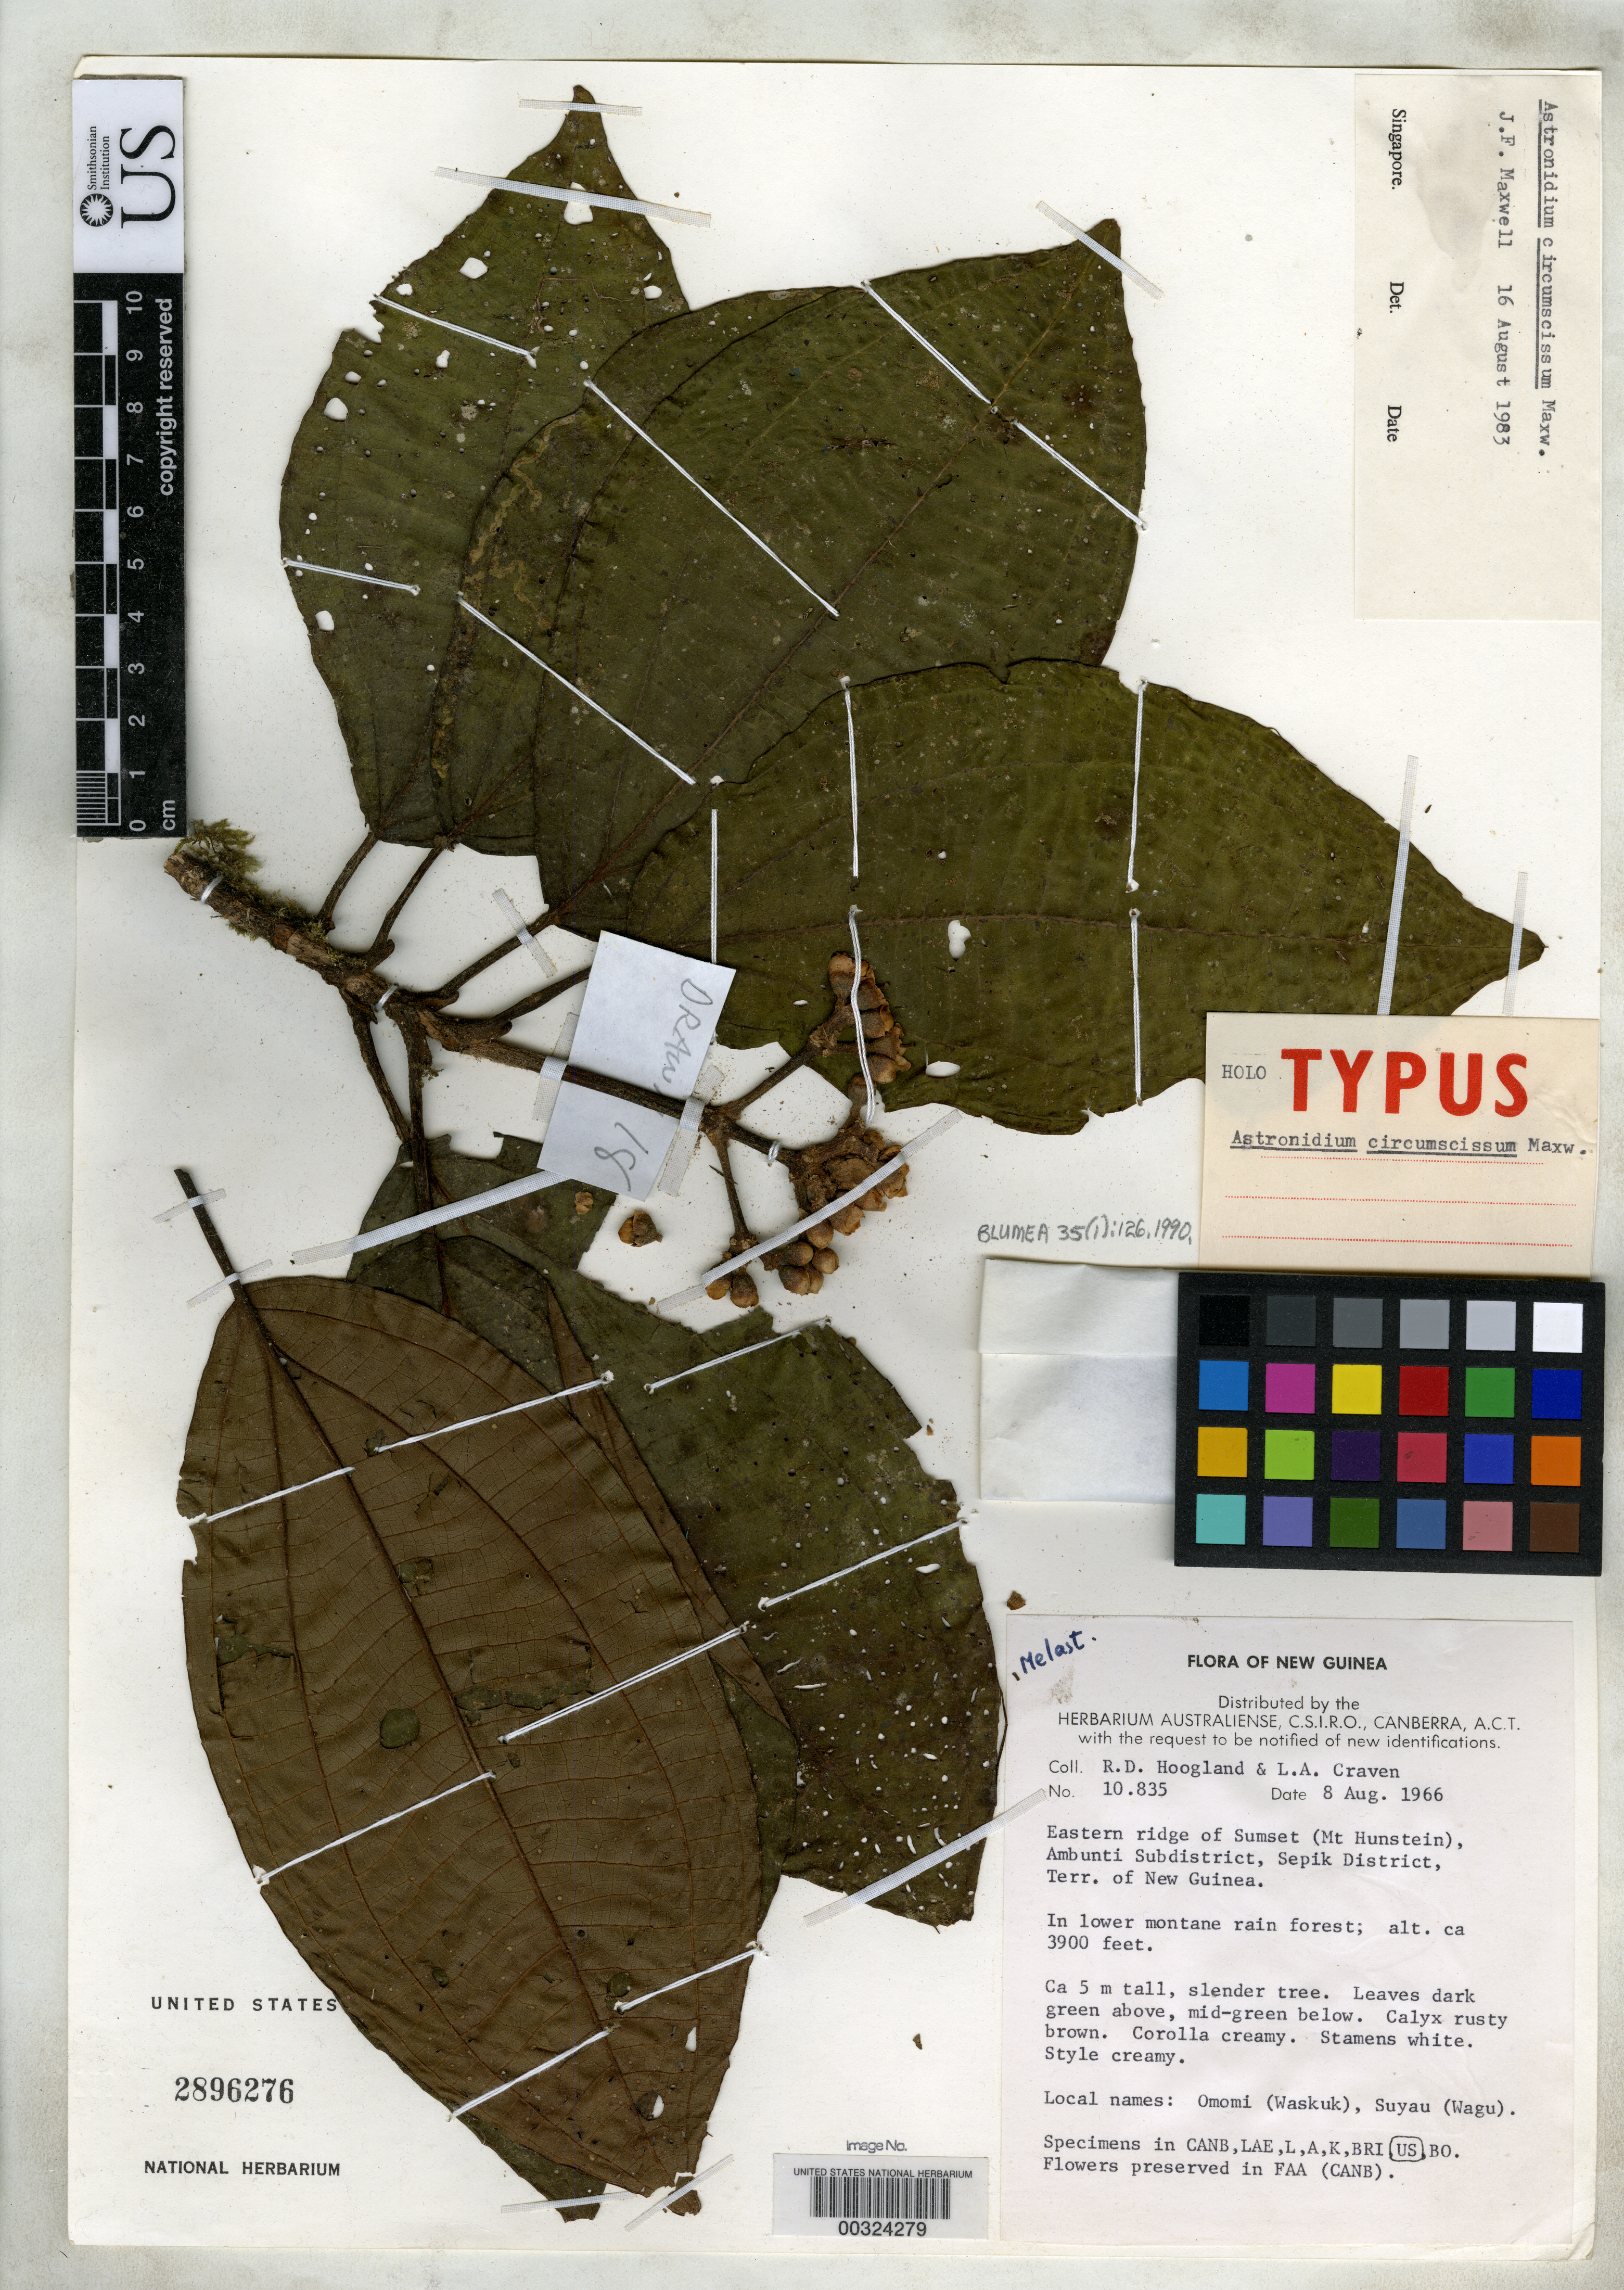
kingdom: Plantae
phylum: Tracheophyta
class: Magnoliopsida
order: Myrtales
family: Melastomataceae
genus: Astronidium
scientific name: Astronidium circumscissum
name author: J.F. Maxwell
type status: Holotype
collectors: R. D. Hoogland & L. A. Craven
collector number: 10835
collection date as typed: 08 Aug 1966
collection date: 1966-08-08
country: Papua New Guinea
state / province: Sepik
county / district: Ambunti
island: New Guinea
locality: Eastern ridge of Sumset, Mt. Hunstein.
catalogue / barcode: US 2896276